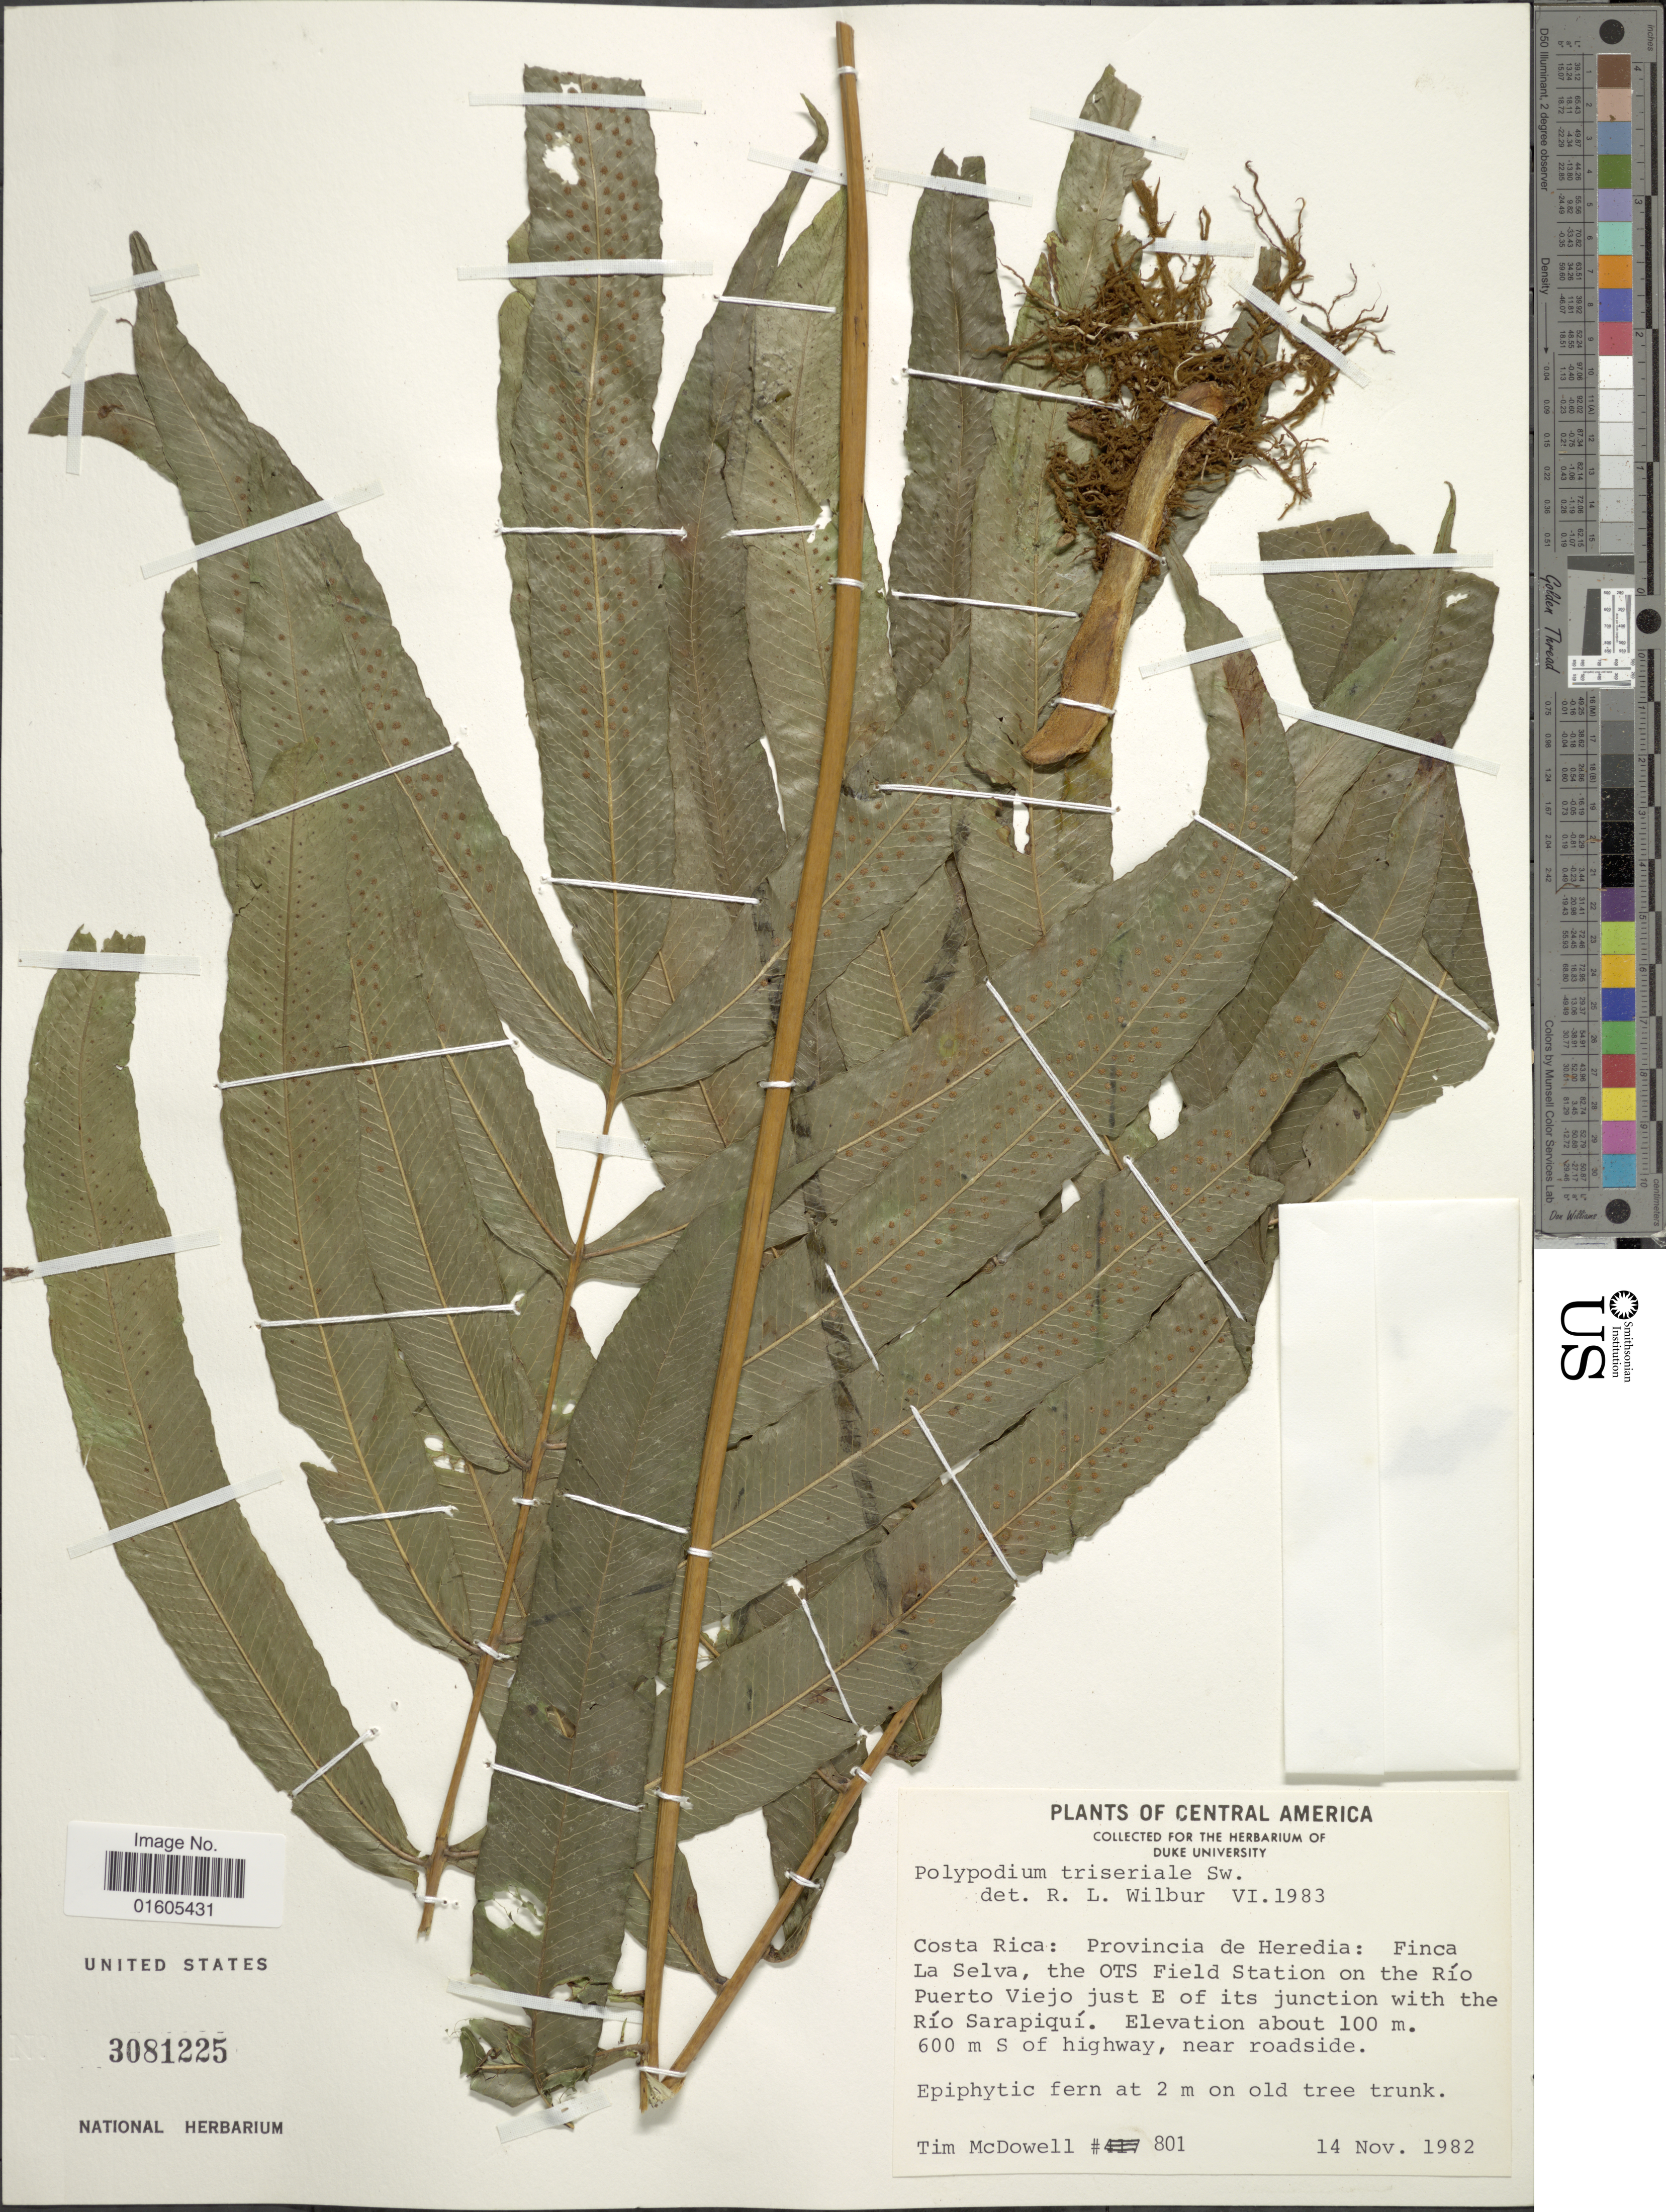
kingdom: Plantae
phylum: Tracheophyta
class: Polypodiopsida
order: Polypodiales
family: Polypodiaceae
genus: Serpocaulon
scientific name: Serpocaulon triseriale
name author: (Sw.) A.R. Sm.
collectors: T. McDowell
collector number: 801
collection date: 1982-11-14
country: Costa Rica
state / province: Heredia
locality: Finca La Selva, the OTS Field Station on the Río Puerto Viejo just E of its junction with the Río Sarapiquí, S of highway, near roadside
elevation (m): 600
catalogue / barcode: US 3081225